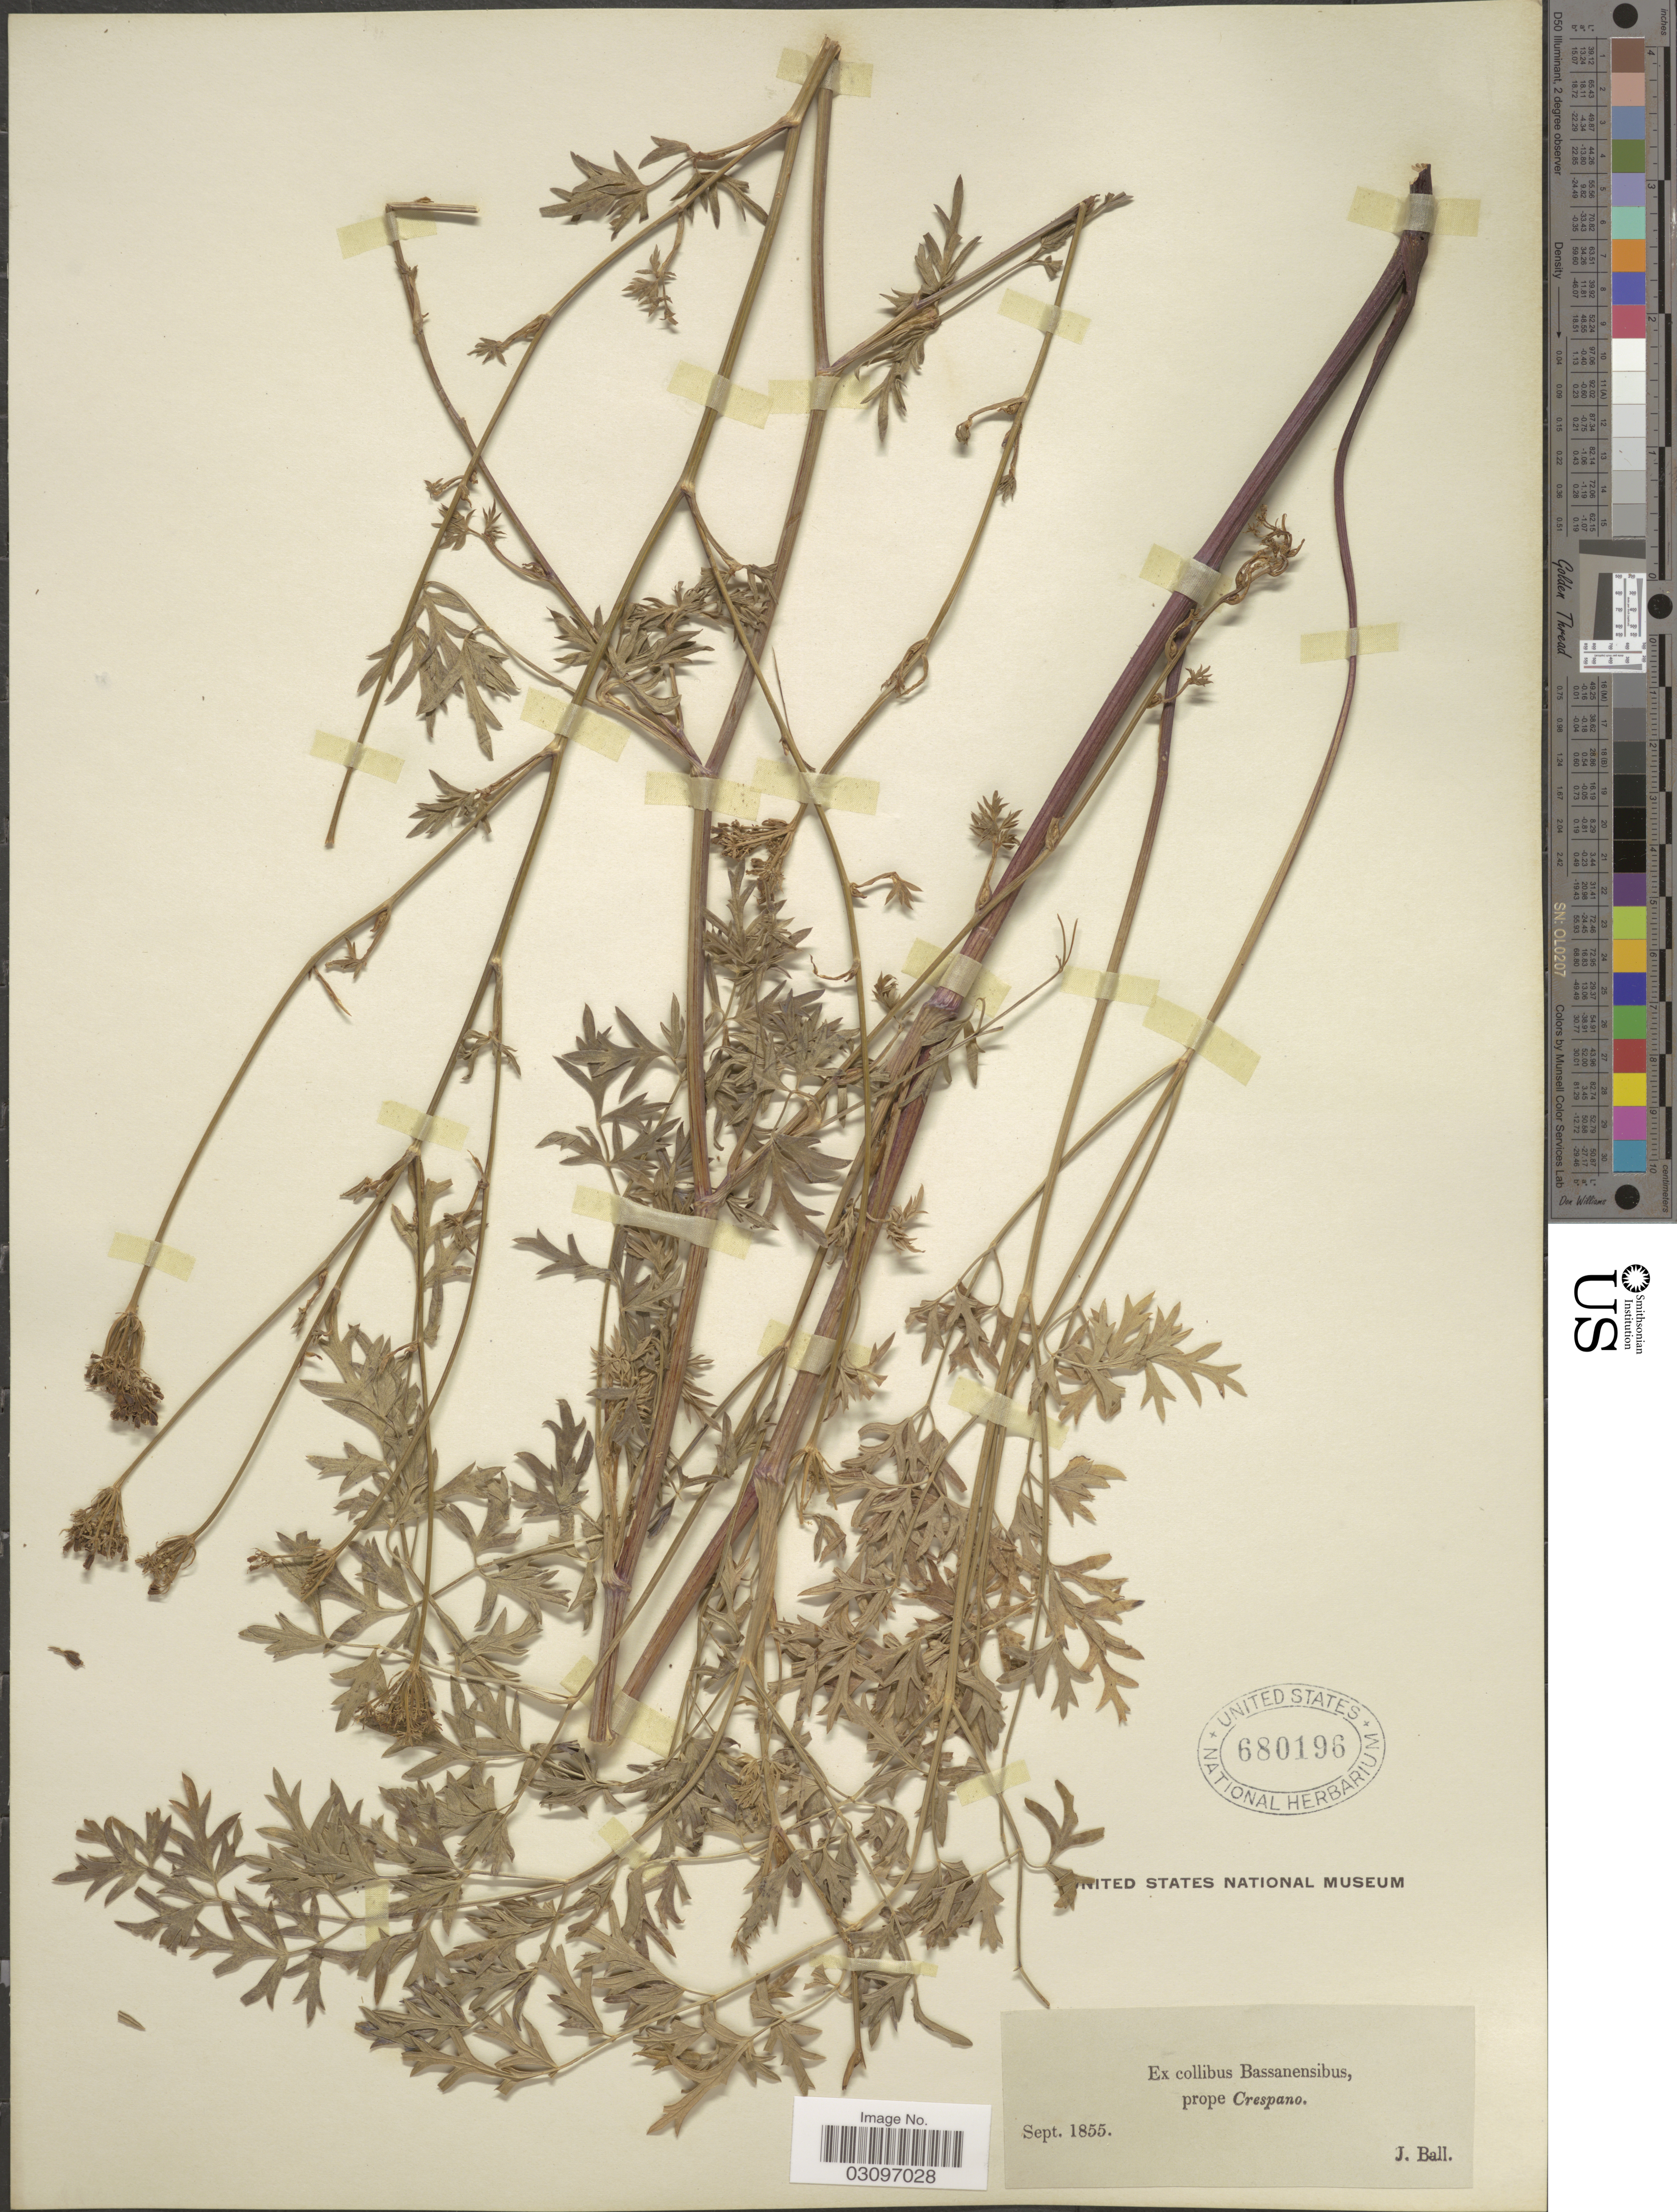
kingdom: Plantae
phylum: Tracheophyta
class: Magnoliopsida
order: Apiales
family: Apiaceae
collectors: J. Ball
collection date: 1855-09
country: Italy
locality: Ex collibus Bassanensibus, prope Crespano.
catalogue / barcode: US 680196